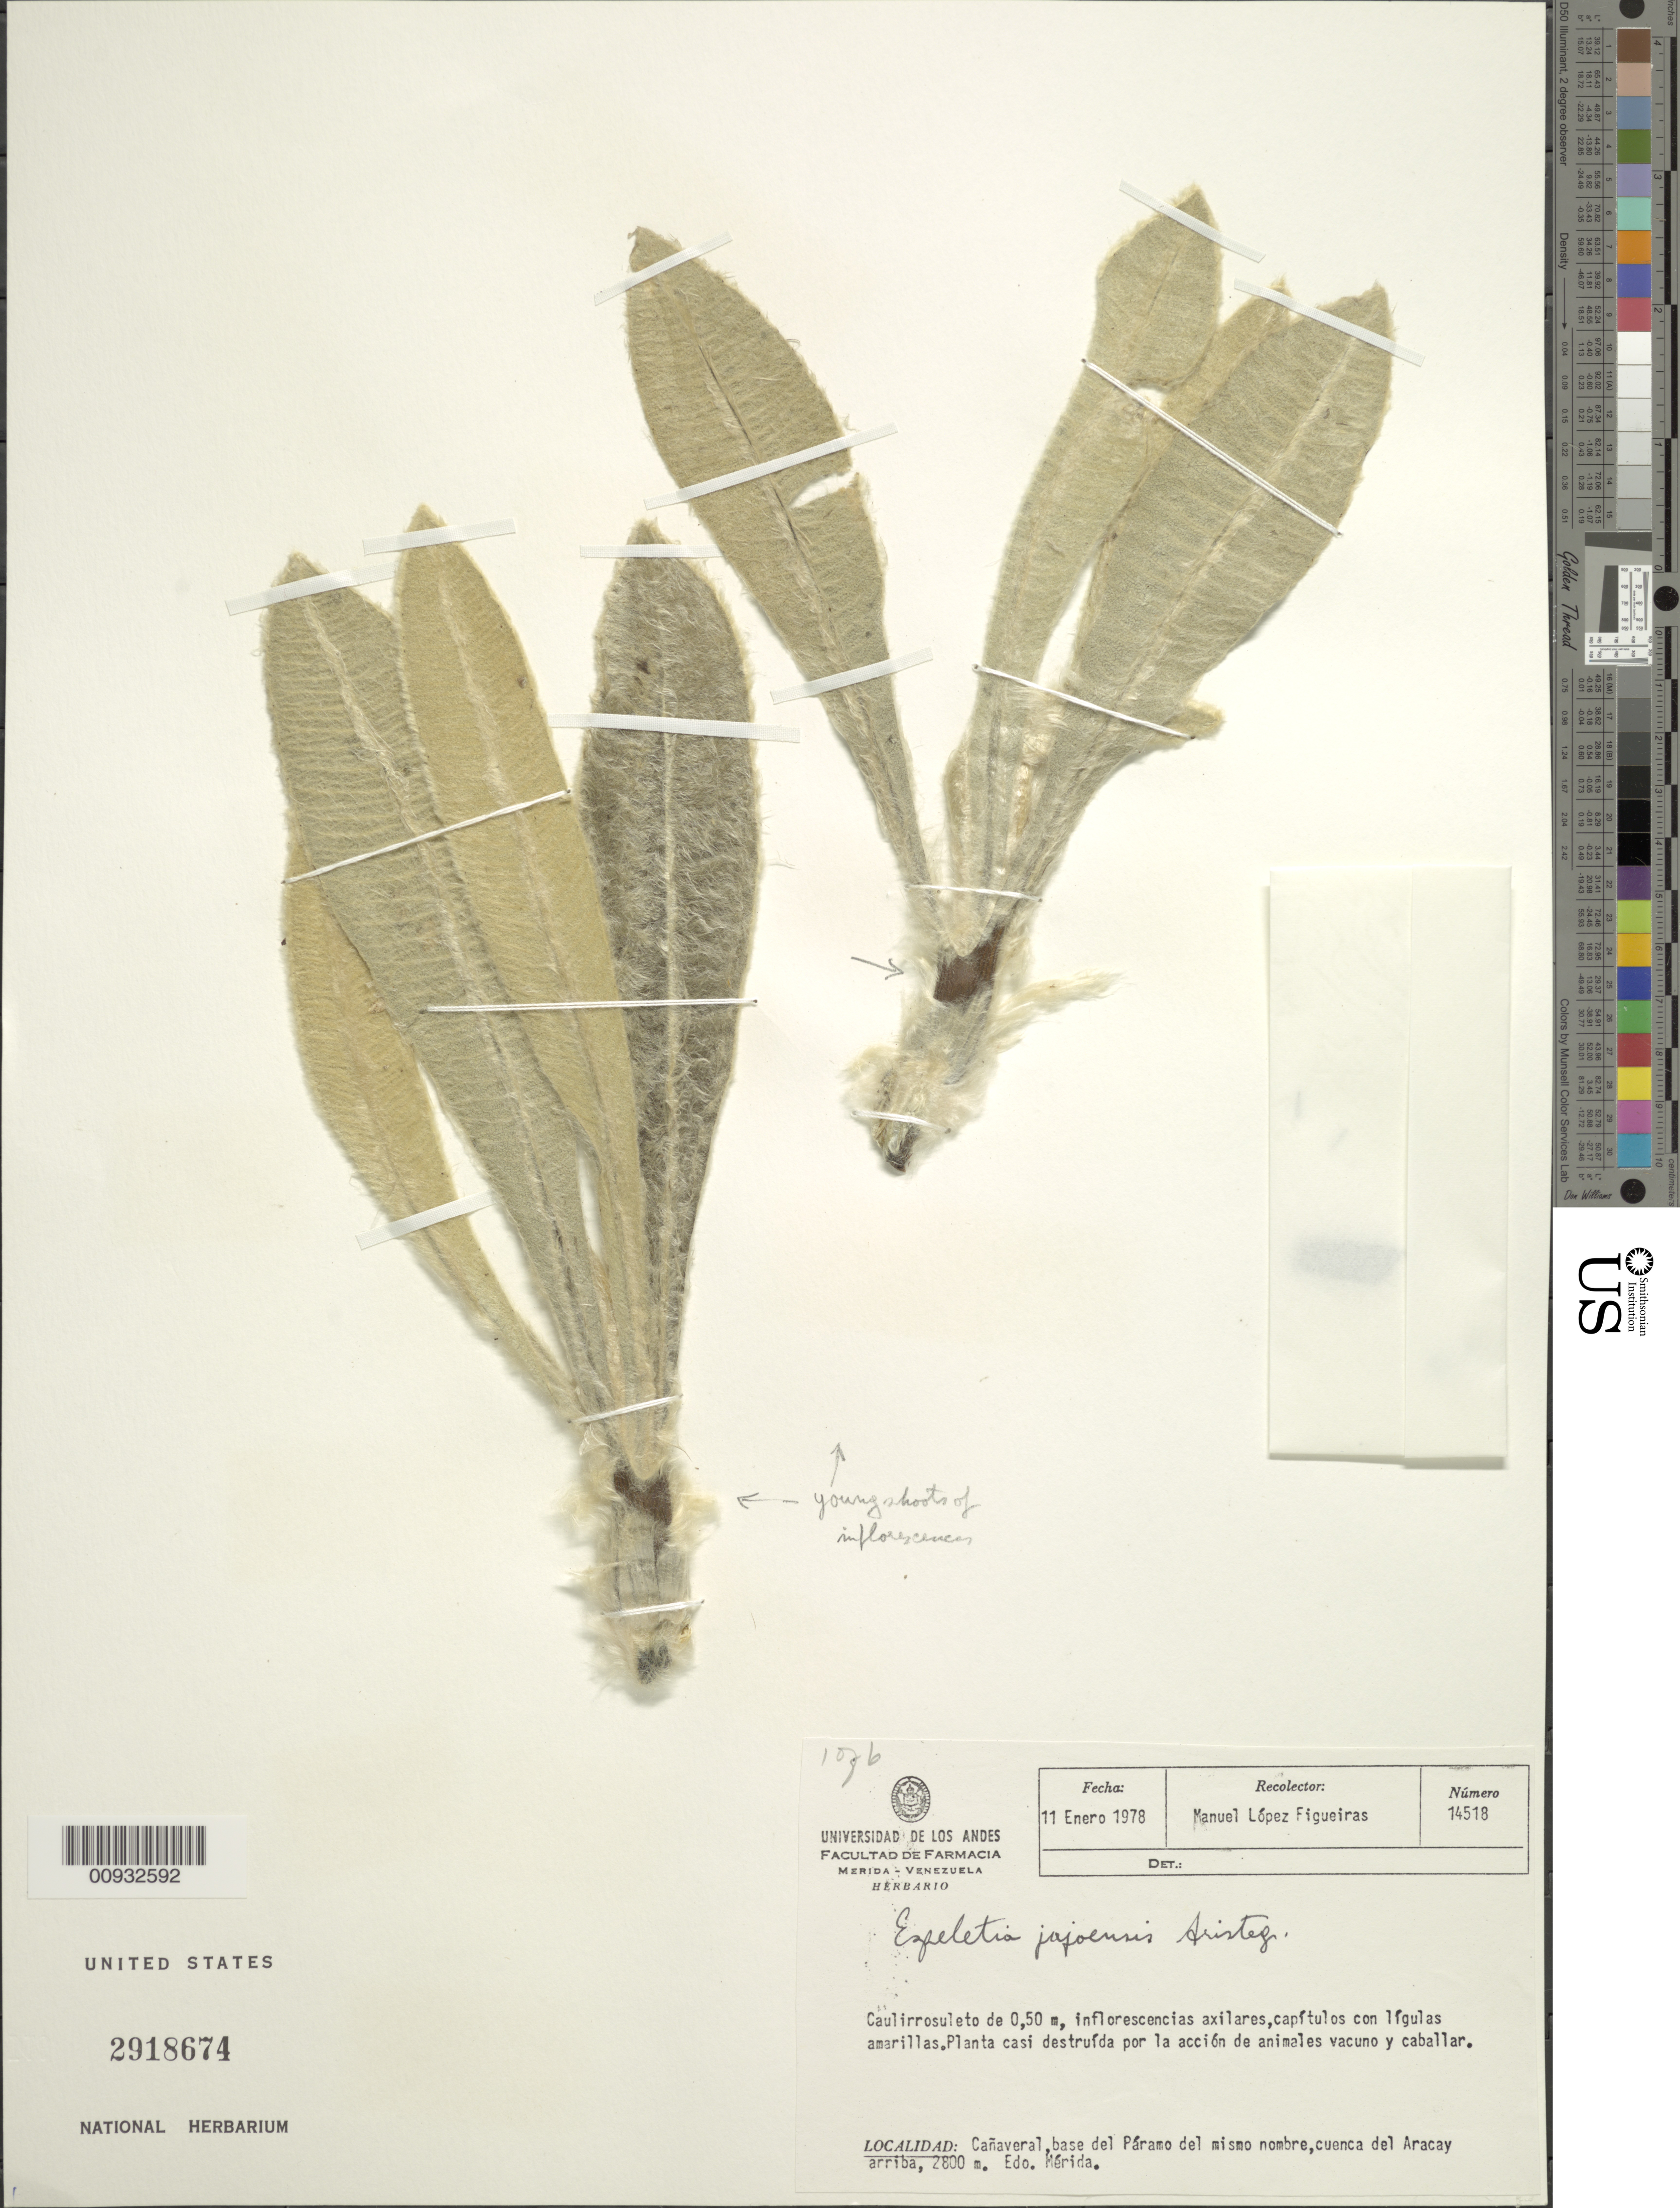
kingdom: Plantae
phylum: Tracheophyta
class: Magnoliopsida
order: Asterales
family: Asteraceae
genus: Espeletia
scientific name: Espeletia jajoensis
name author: Aristeg.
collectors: M. López Figueiras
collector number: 14518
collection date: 1978-01-11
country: Venezuela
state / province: Mérida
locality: Páramo del Cañaveral. El Cañaveral, base del páramo del mismo nombre, cuenca del Aracay arriba. Cordillera de los Andes.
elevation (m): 2800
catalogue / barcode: US 2918674